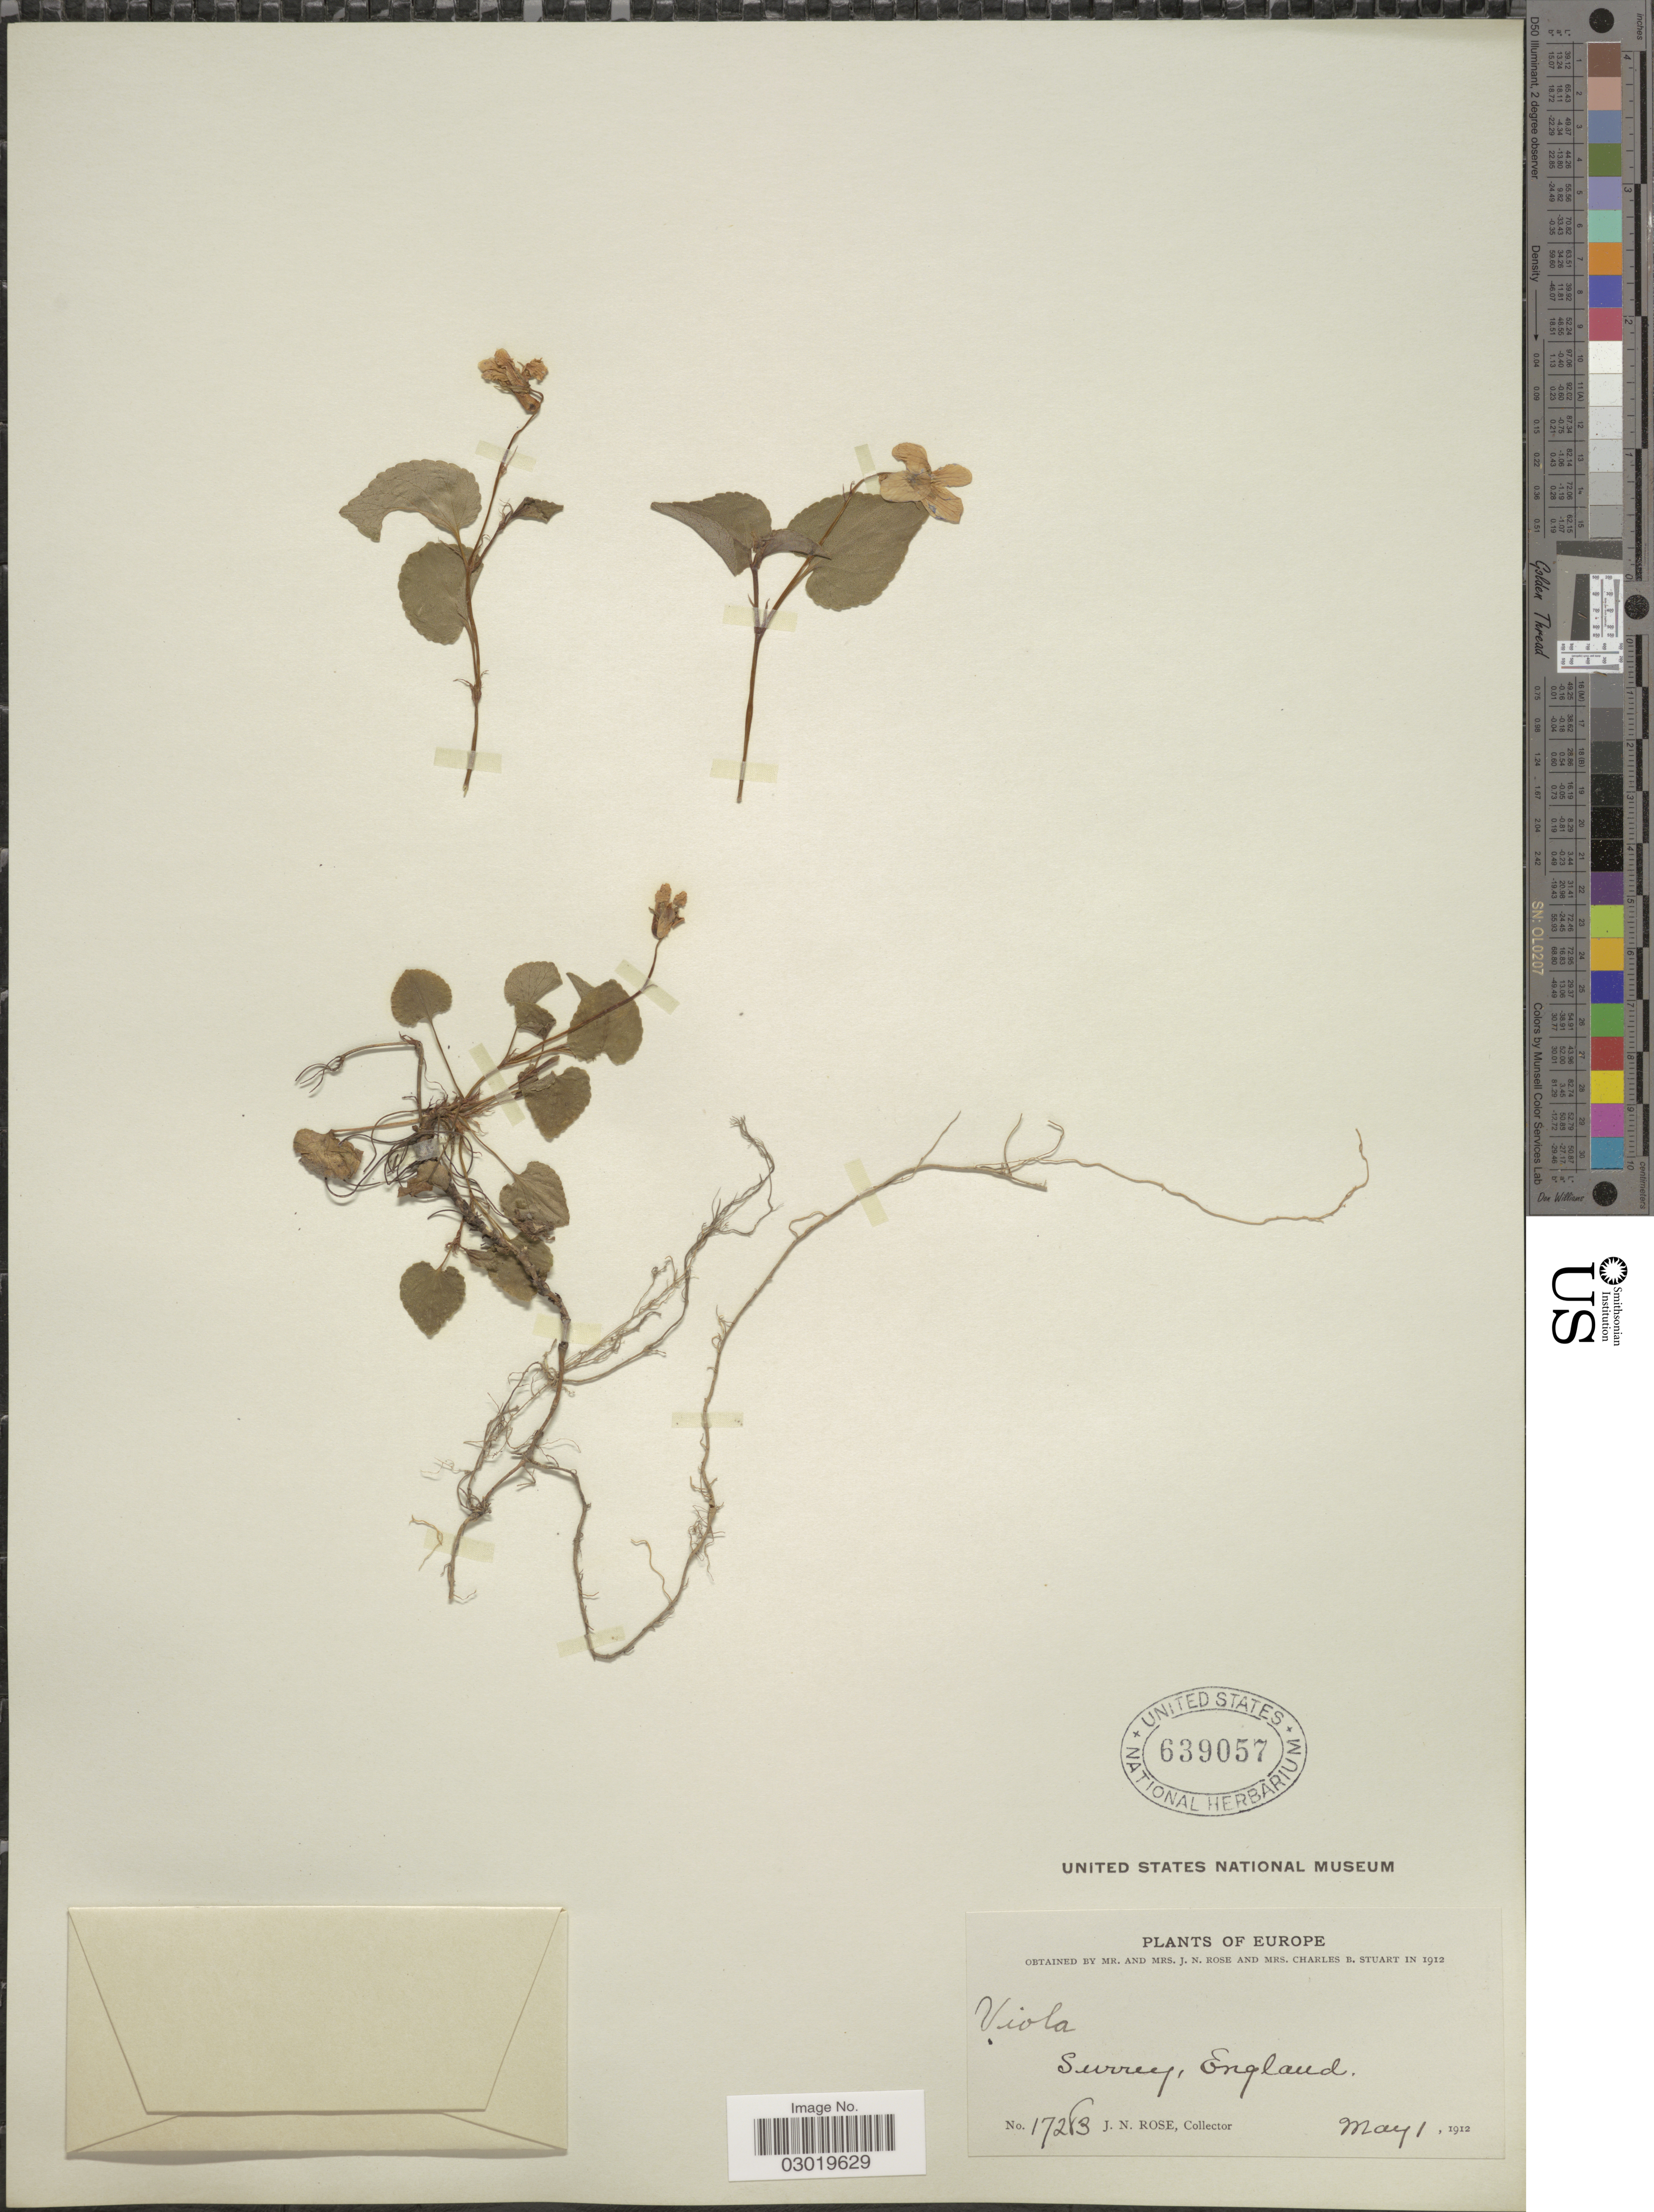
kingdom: Plantae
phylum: Tracheophyta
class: Magnoliopsida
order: Malpighiales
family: Violaceae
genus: Viola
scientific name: Viola sp.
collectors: J. N. Rose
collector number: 17283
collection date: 1912-05-01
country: United Kingdom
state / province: England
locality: Surrey, England.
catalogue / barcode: US 639057